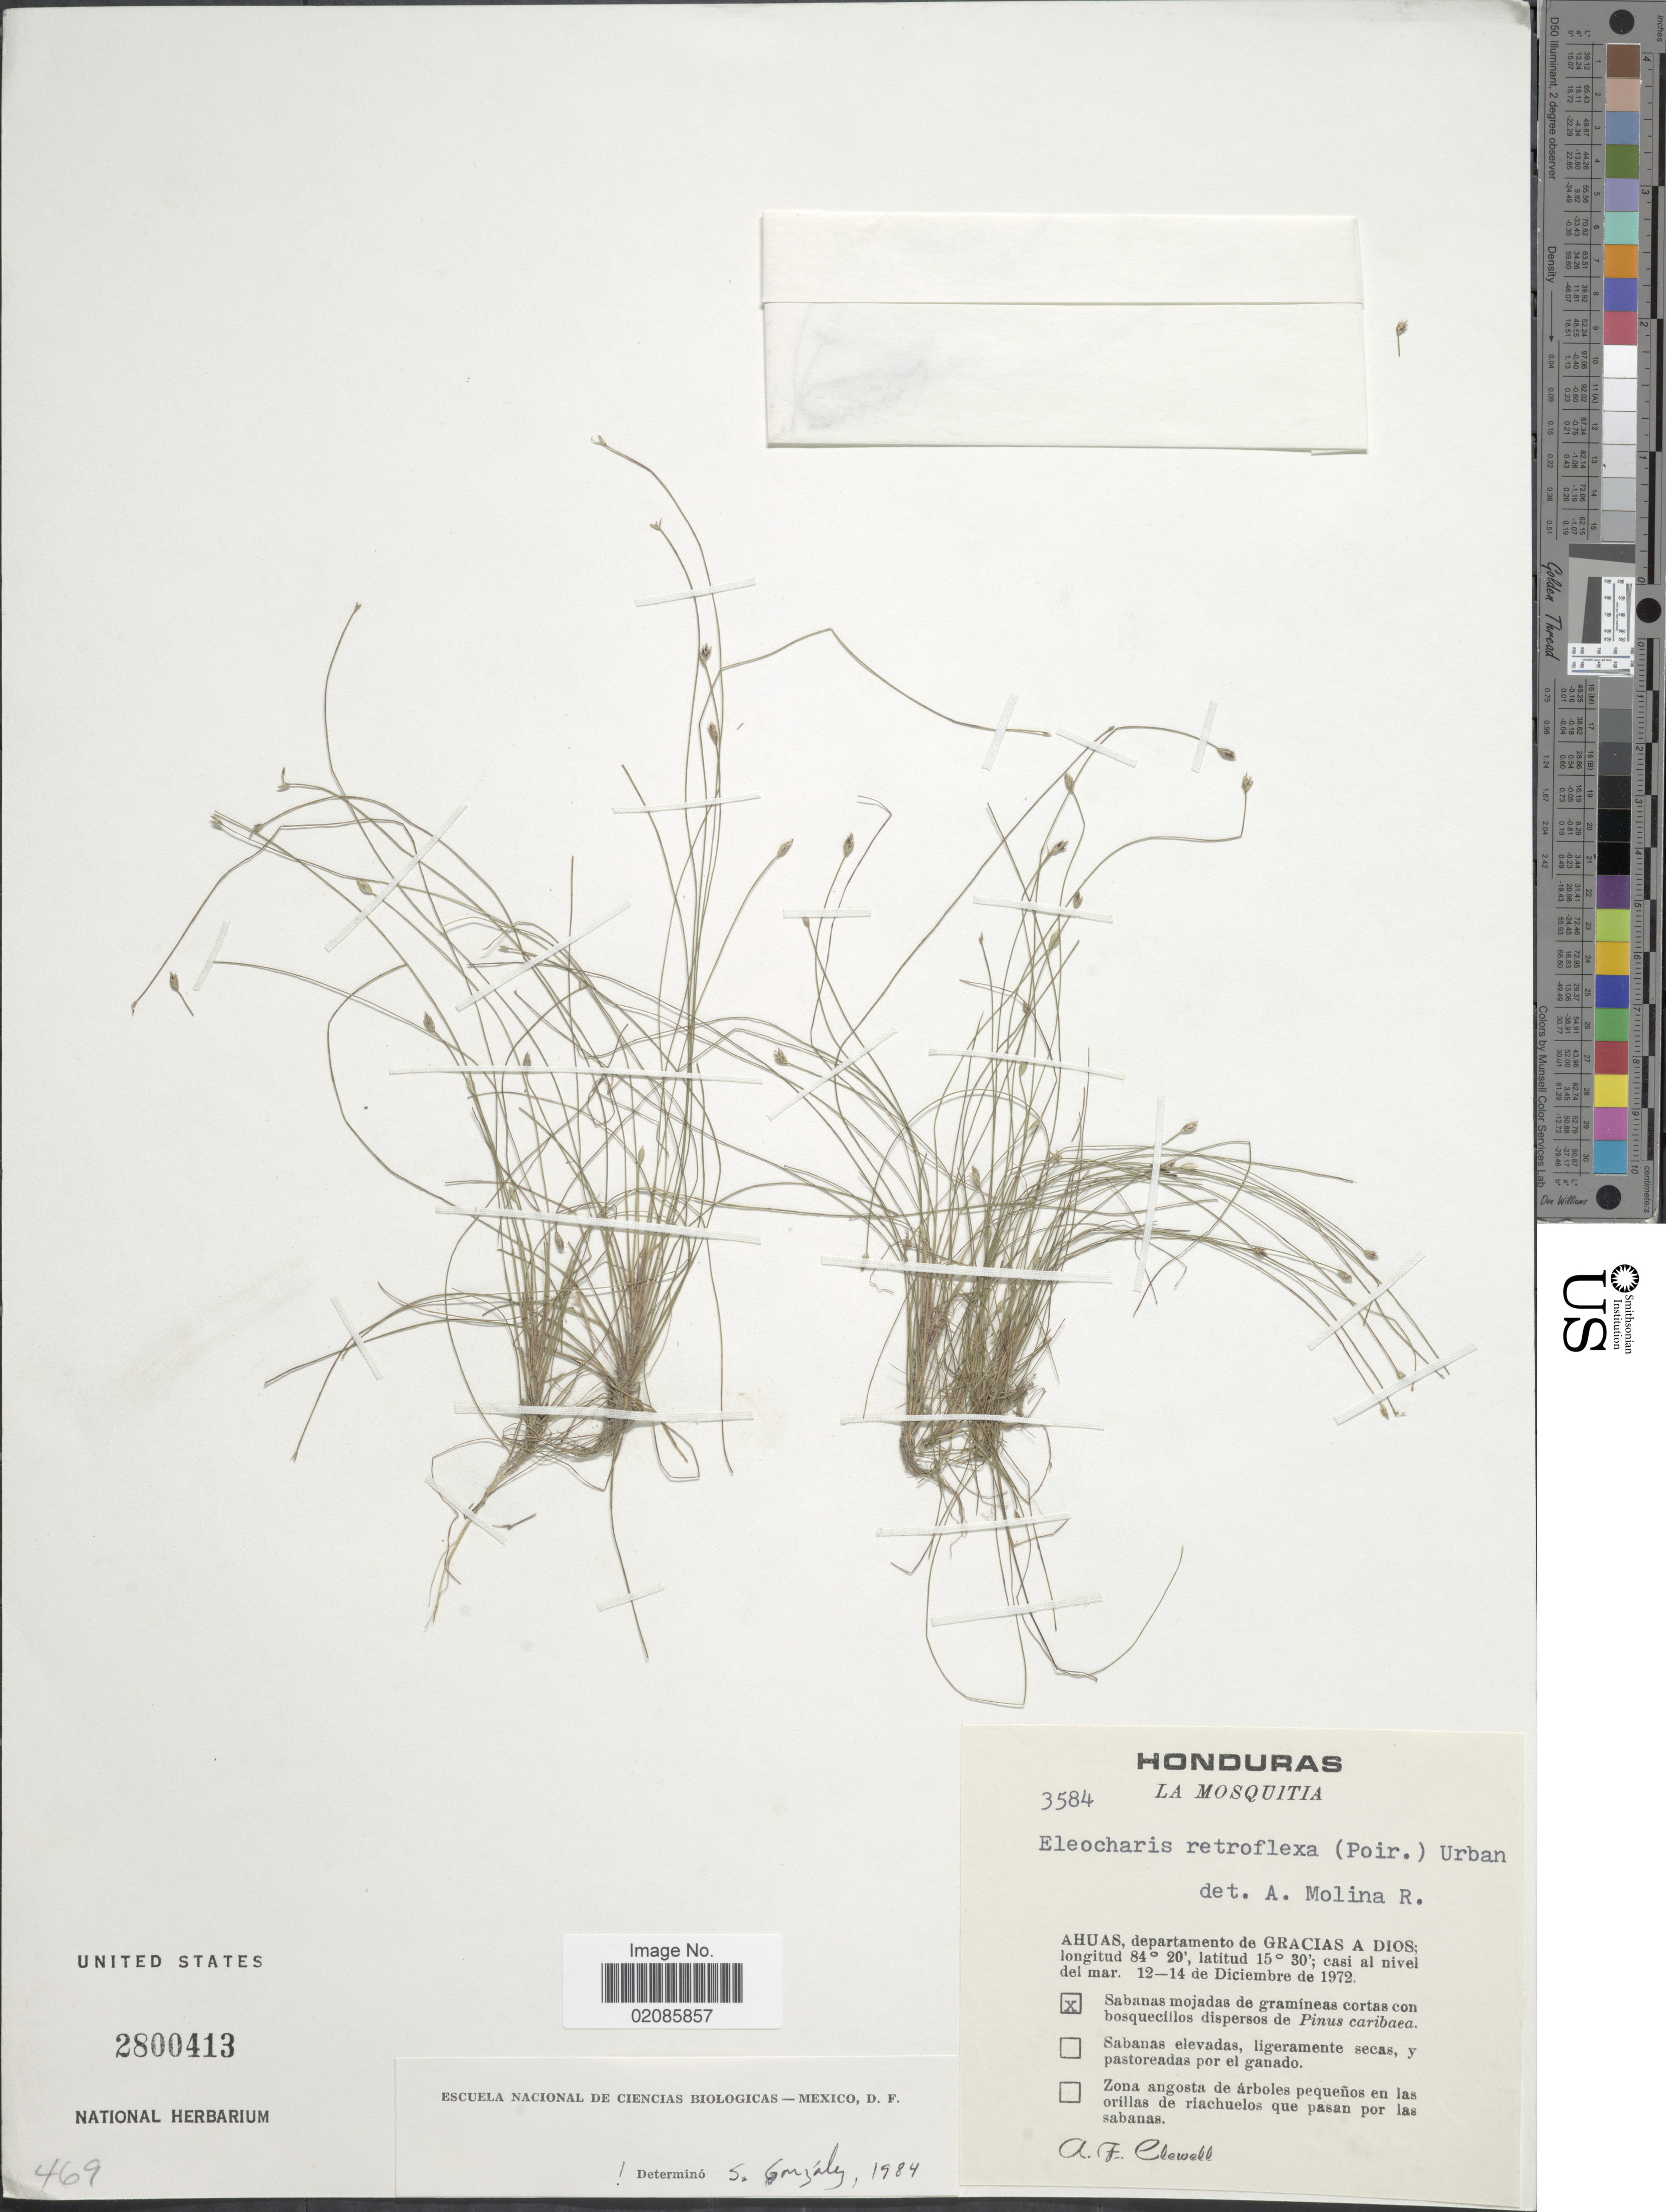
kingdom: Plantae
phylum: Tracheophyta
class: Liliopsida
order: Poales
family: Cyperaceae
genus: Eleocharis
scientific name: Eleocharis retroflexa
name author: (Poir.) Urb.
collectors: A. Clewell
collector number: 3584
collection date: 1972-12-12/1972-12-14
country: Honduras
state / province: Gracias de Dios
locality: La Mosquitia. Ahuas, departamento de Gracias a Dios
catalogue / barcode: US 2800413